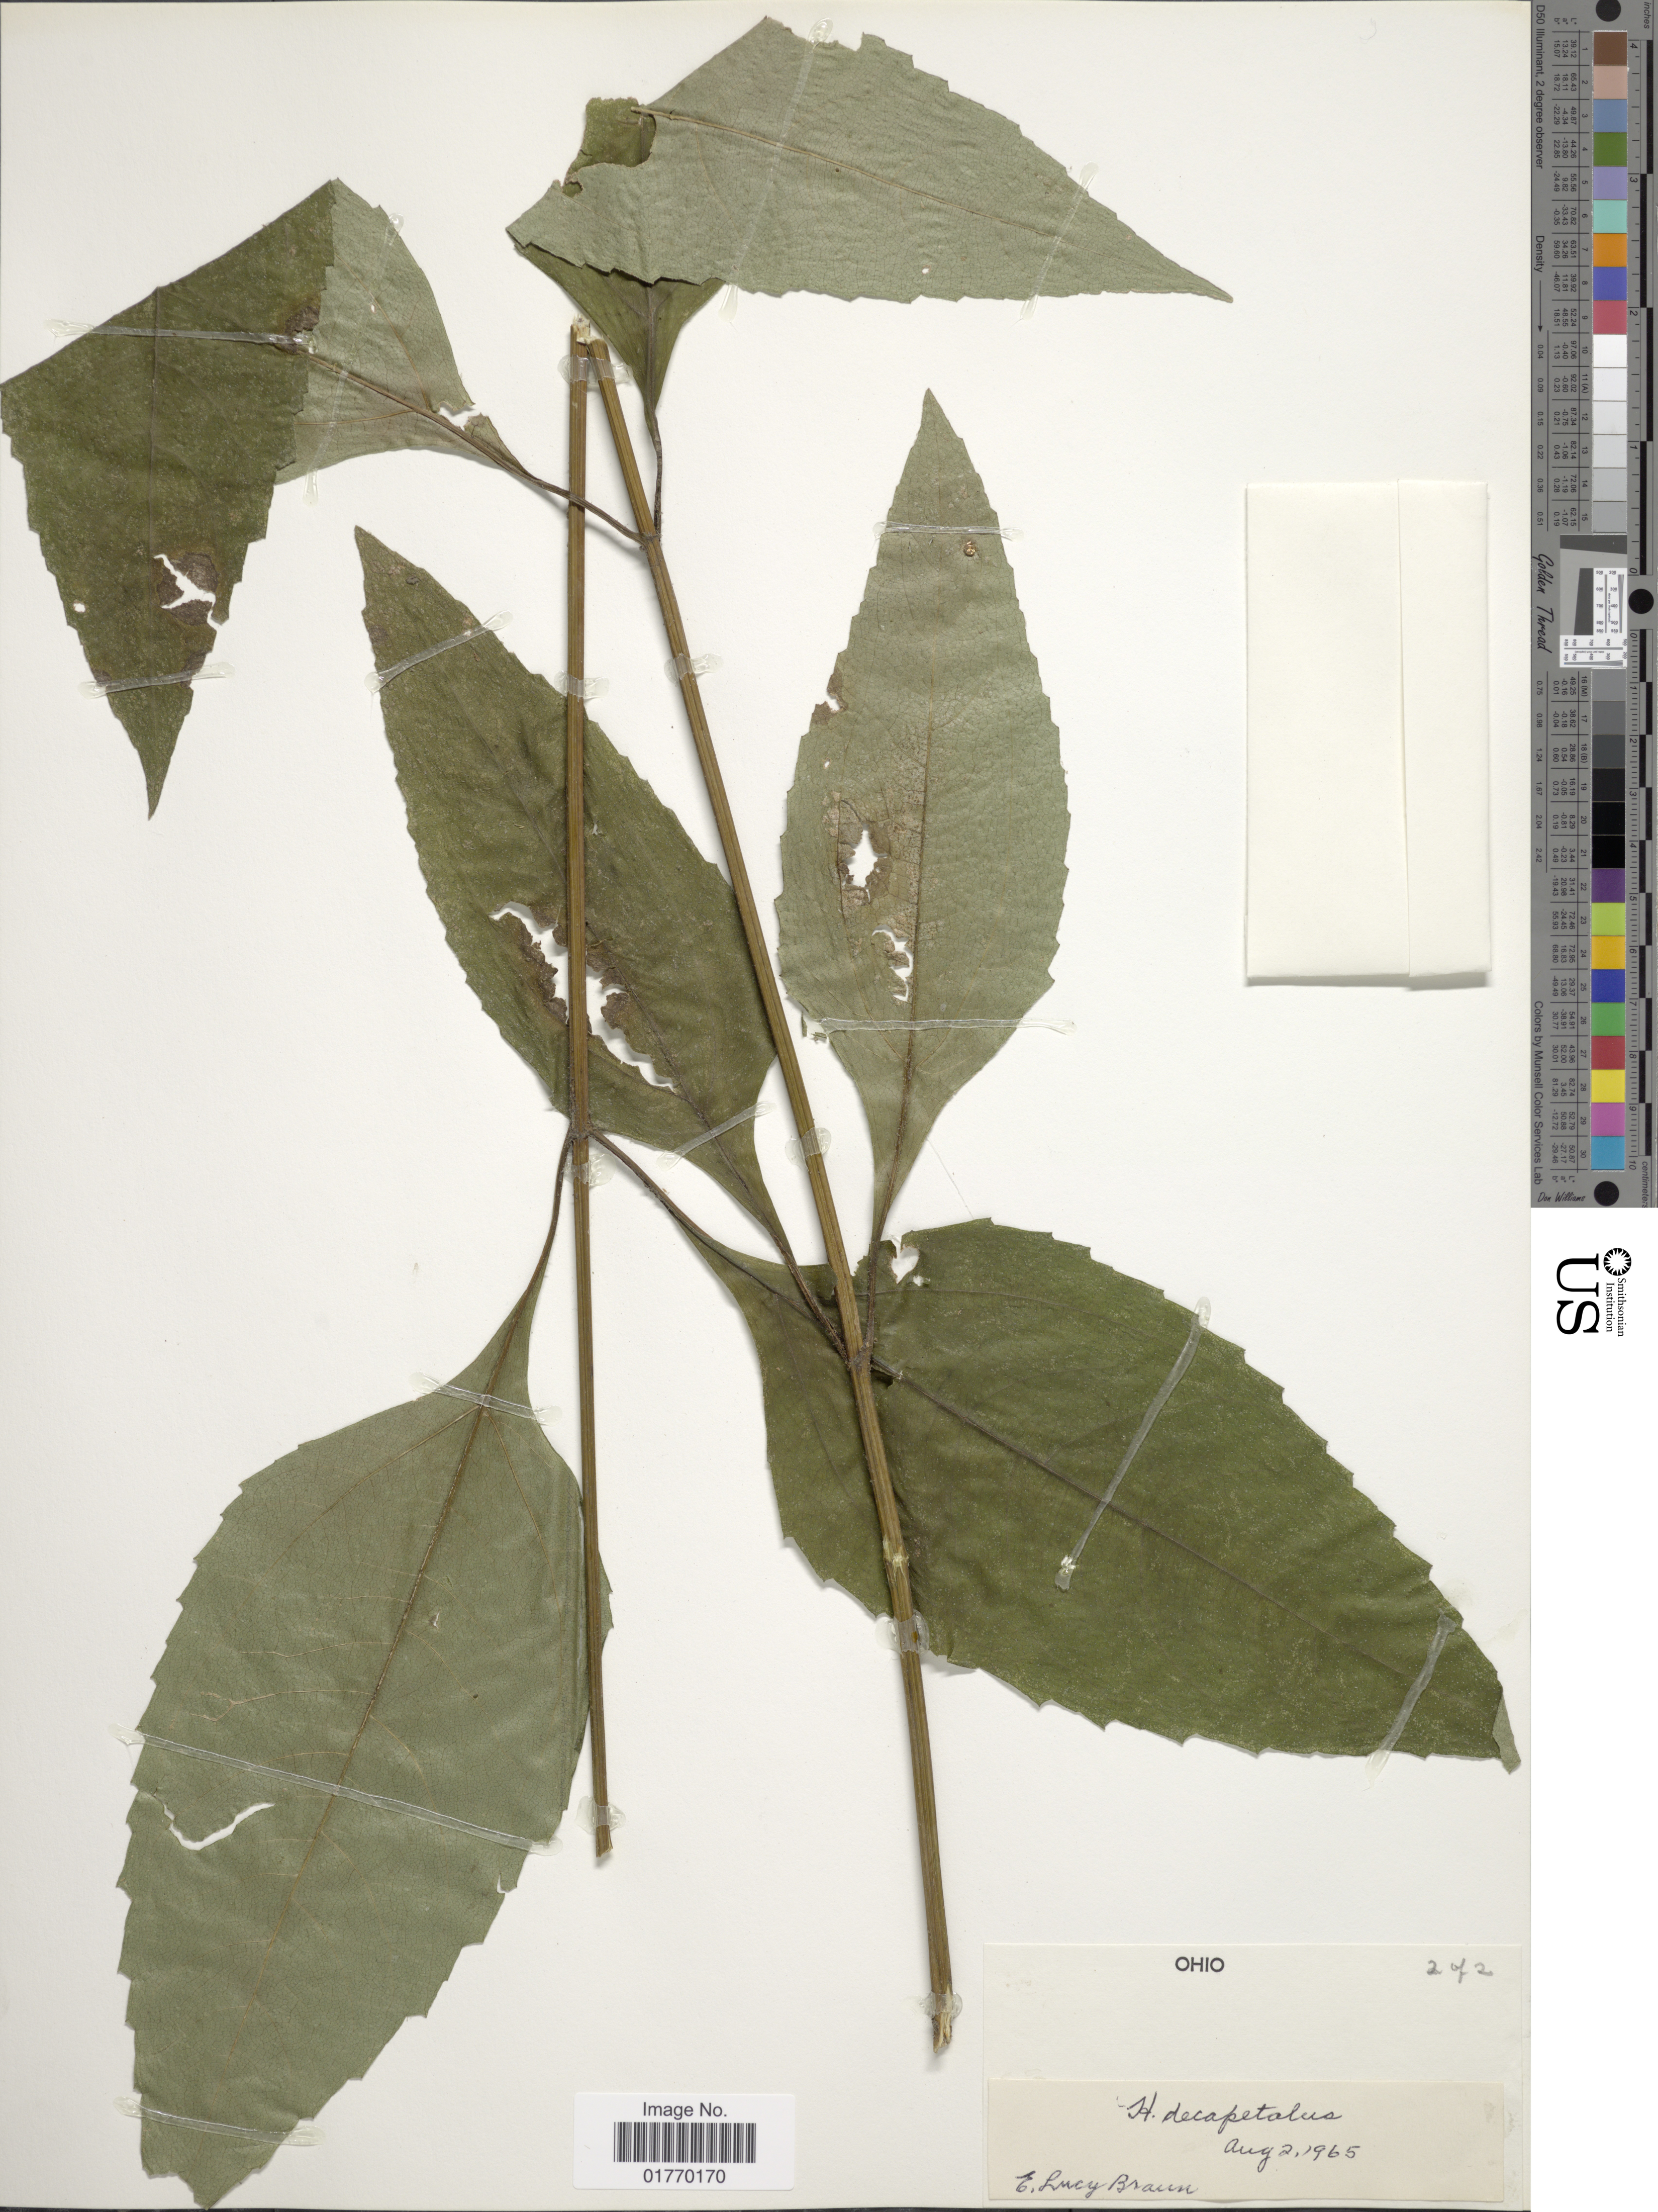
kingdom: Plantae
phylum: Tracheophyta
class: Magnoliopsida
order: Asterales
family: Asteraceae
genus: Helianthus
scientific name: Helianthus decapetalus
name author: L.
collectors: E. L. Braun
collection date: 1965-08-02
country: United States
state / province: Ohio